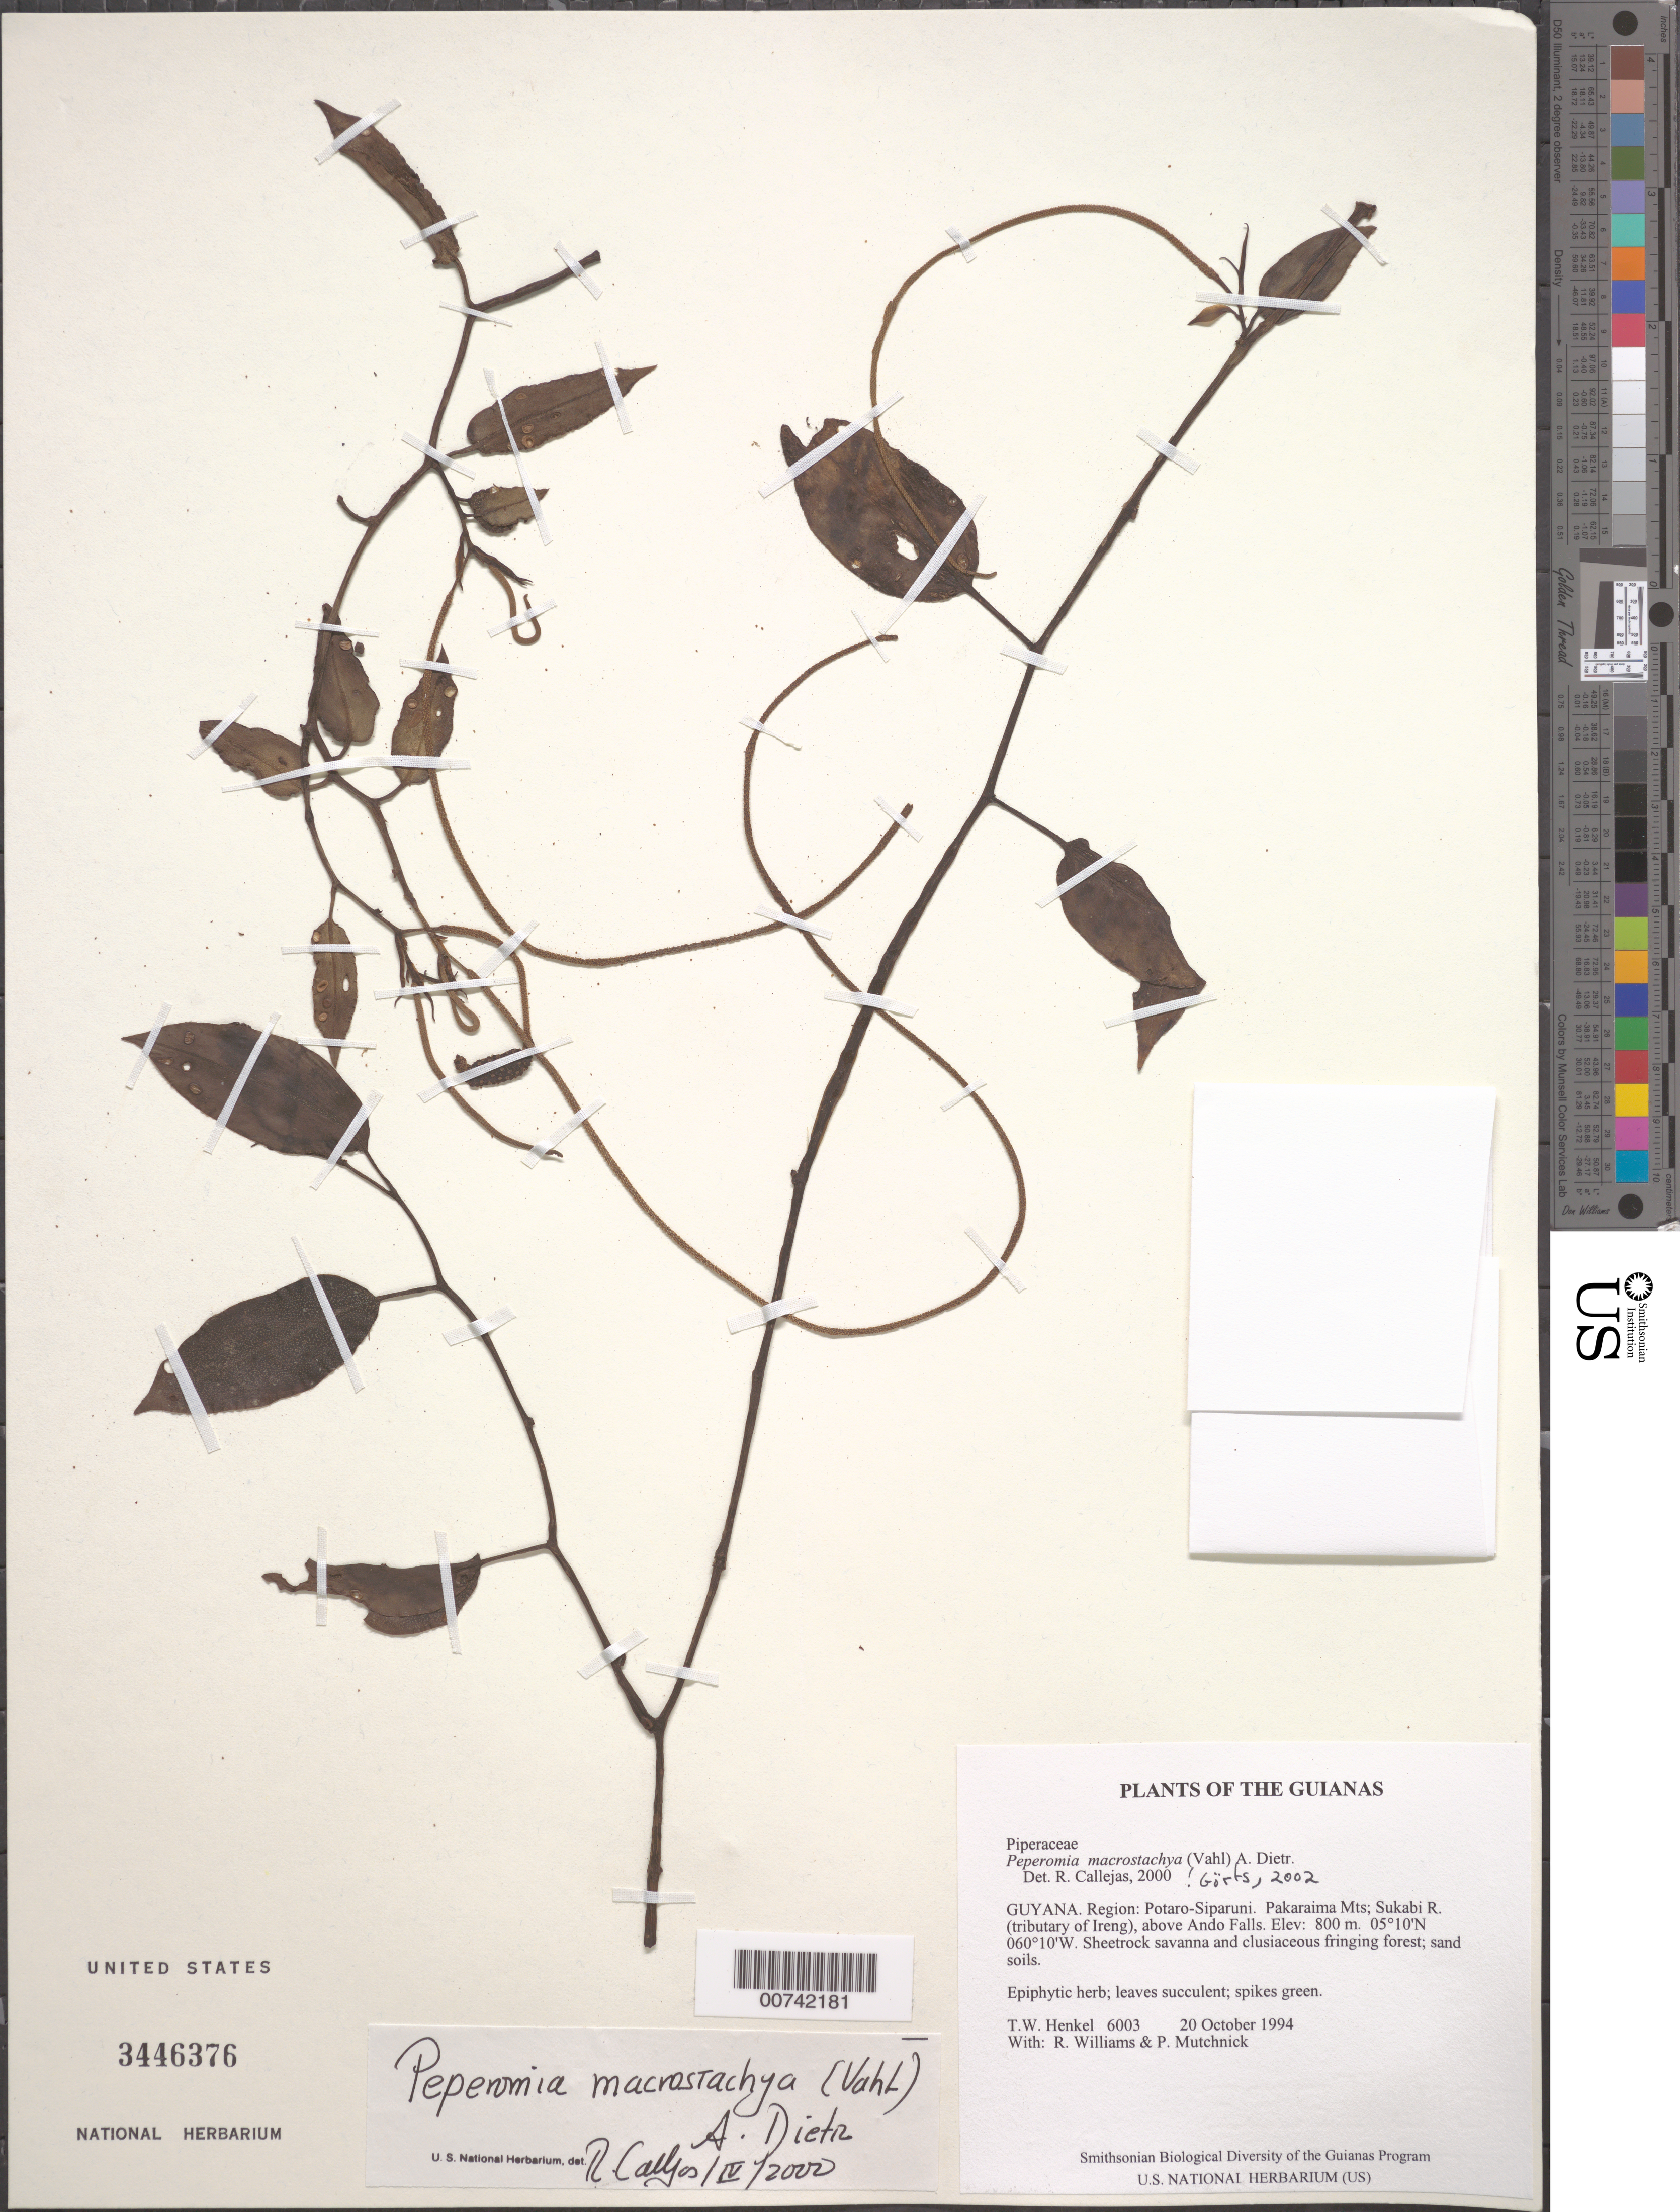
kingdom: Plantae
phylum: Tracheophyta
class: Magnoliopsida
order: Piperales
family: Piperaceae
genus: Peperomia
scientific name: Peperomia macrostachya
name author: (Vahl) A. Dietr.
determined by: Görts-van Rijn, A. R. A.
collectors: T. Henkel, R. Williams & P. Mutchnick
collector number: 6003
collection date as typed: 20 October 1994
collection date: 1994-10-20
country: Guyana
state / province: Potaro-Siparuni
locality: Pakaraima Mts; Sukabi R. (tributary of Ireng), above Ando Falls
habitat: Sheetrock savanna and clusiaceous fringing forest; sand soils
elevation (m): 800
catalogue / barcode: US 3446376